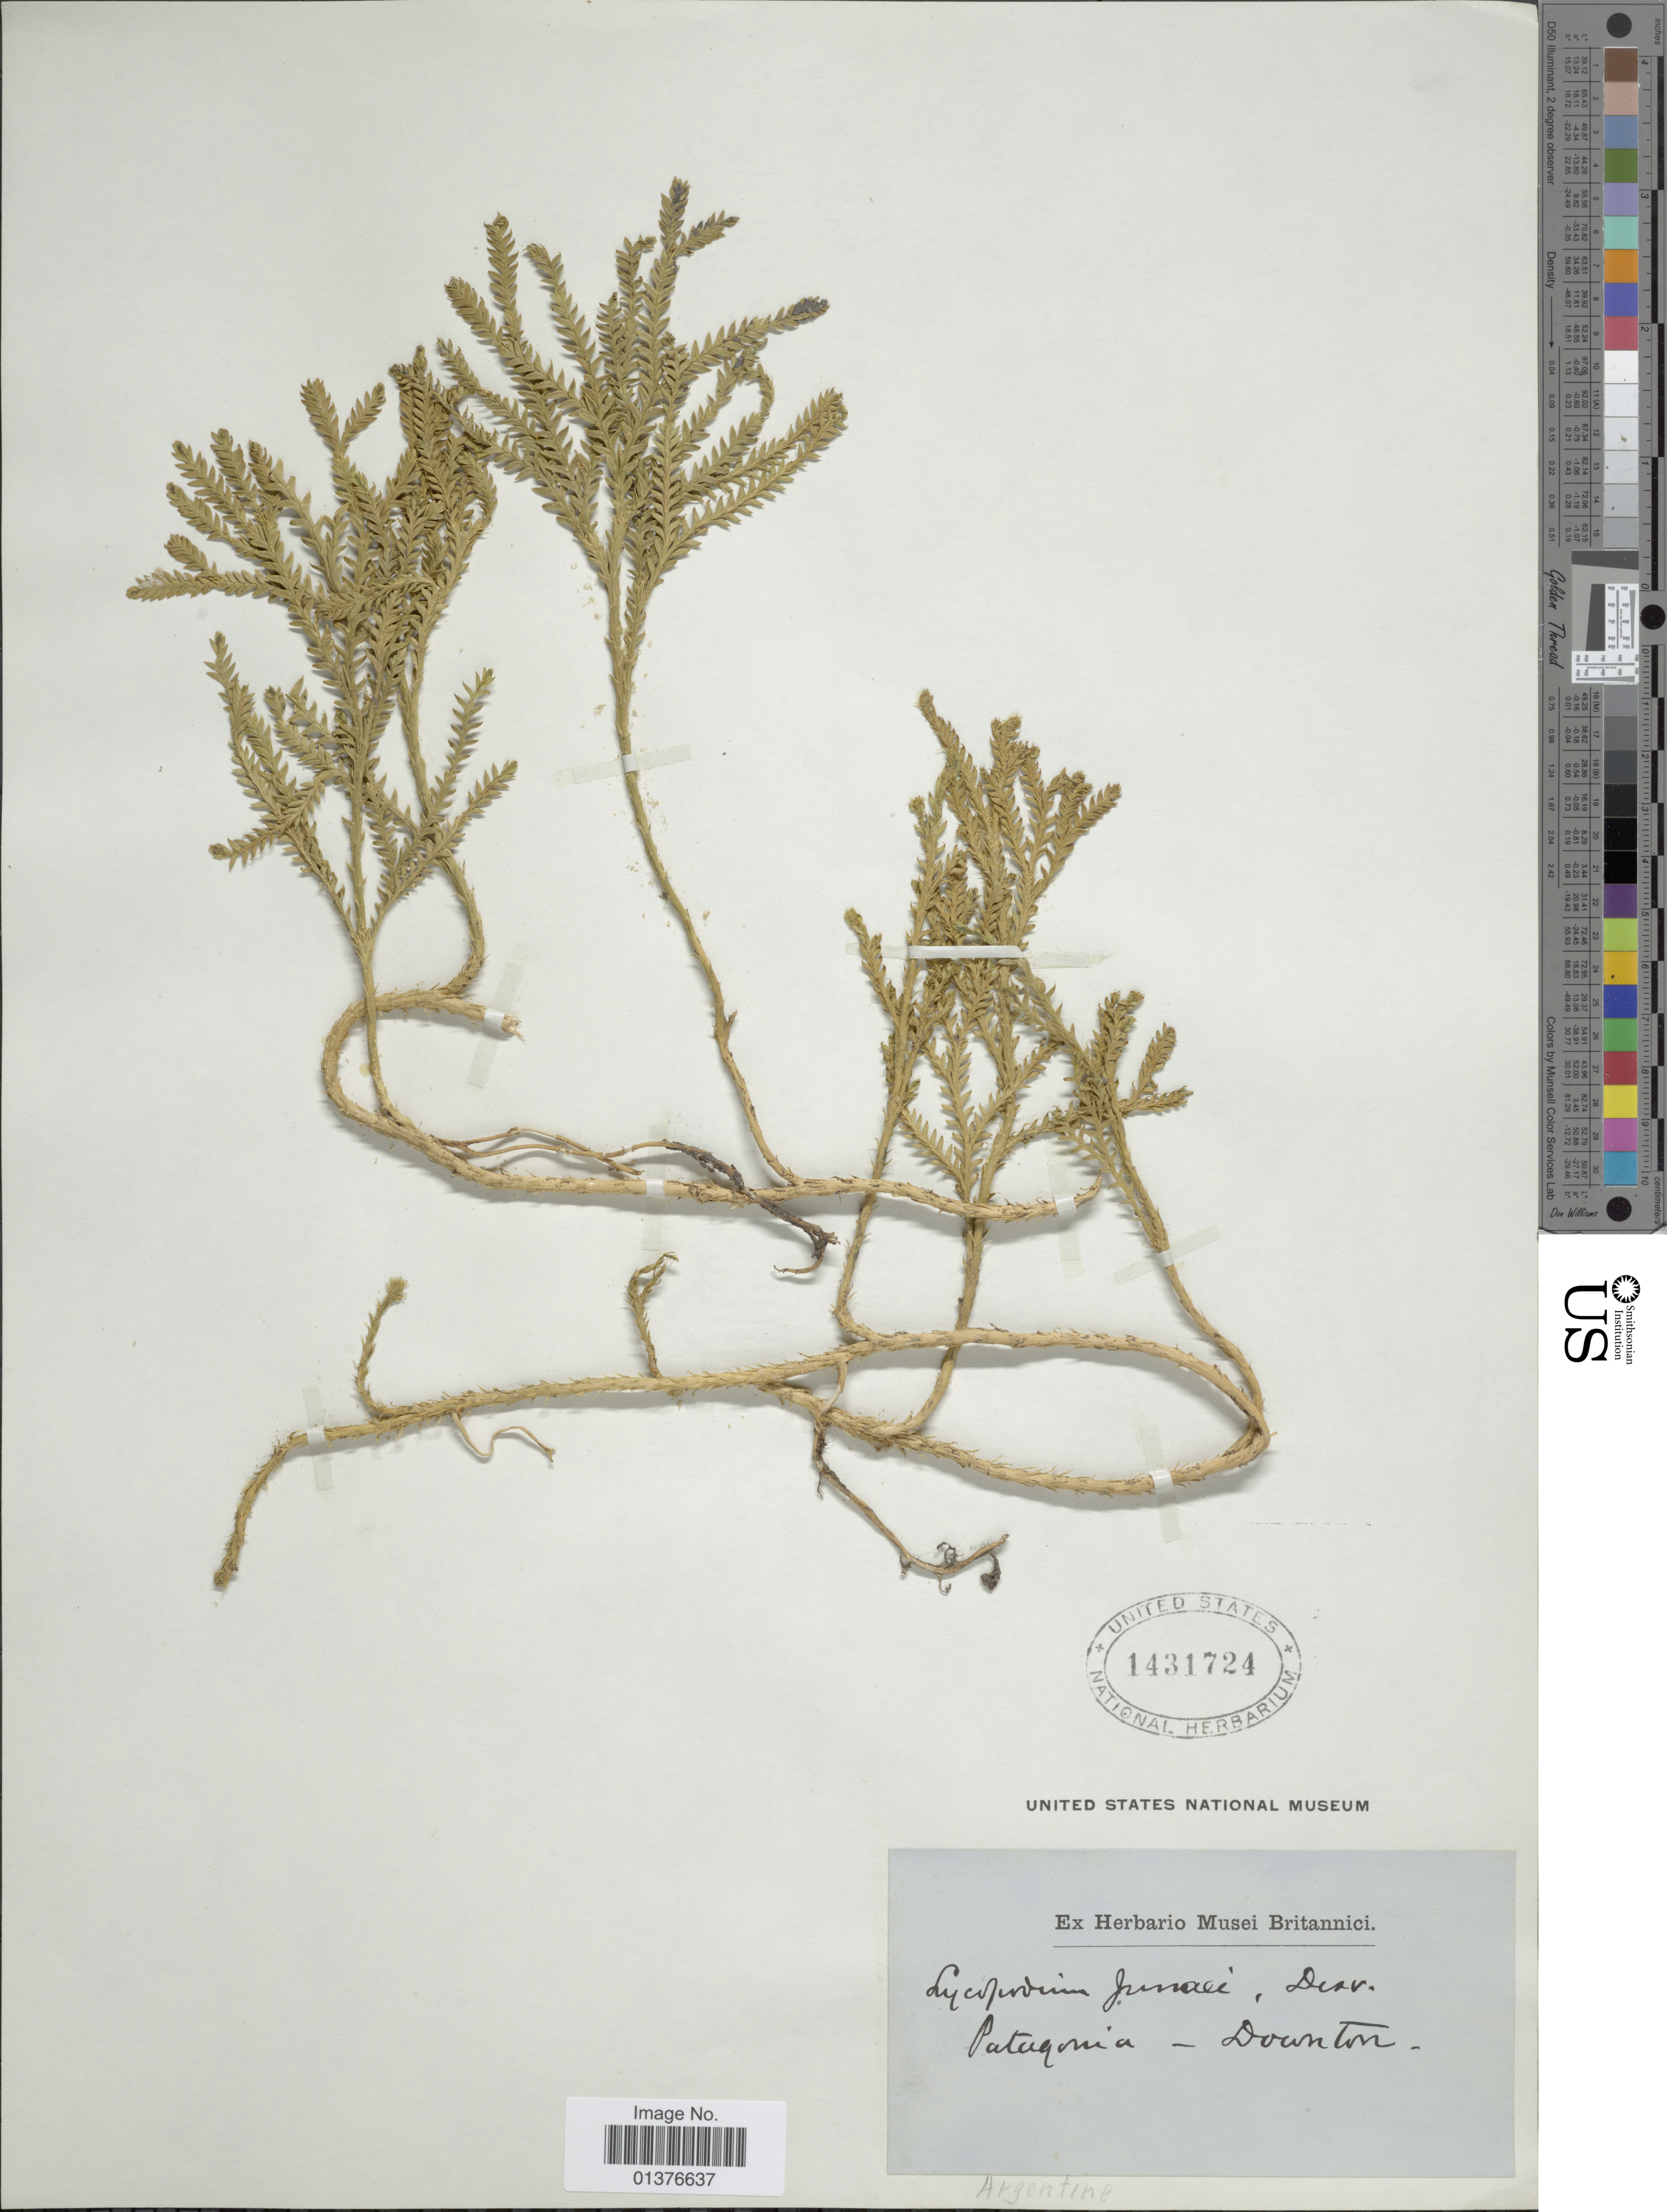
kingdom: Plantae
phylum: Tracheophyta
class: Lycopodiopsida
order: Lycopodiales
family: Lycopodiaceae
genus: Diphasium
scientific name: Diphasium jussiaei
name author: (Desv.) C. Presl ex Rothm.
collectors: Dounton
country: Argentina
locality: Patagonia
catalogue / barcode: US 1431724